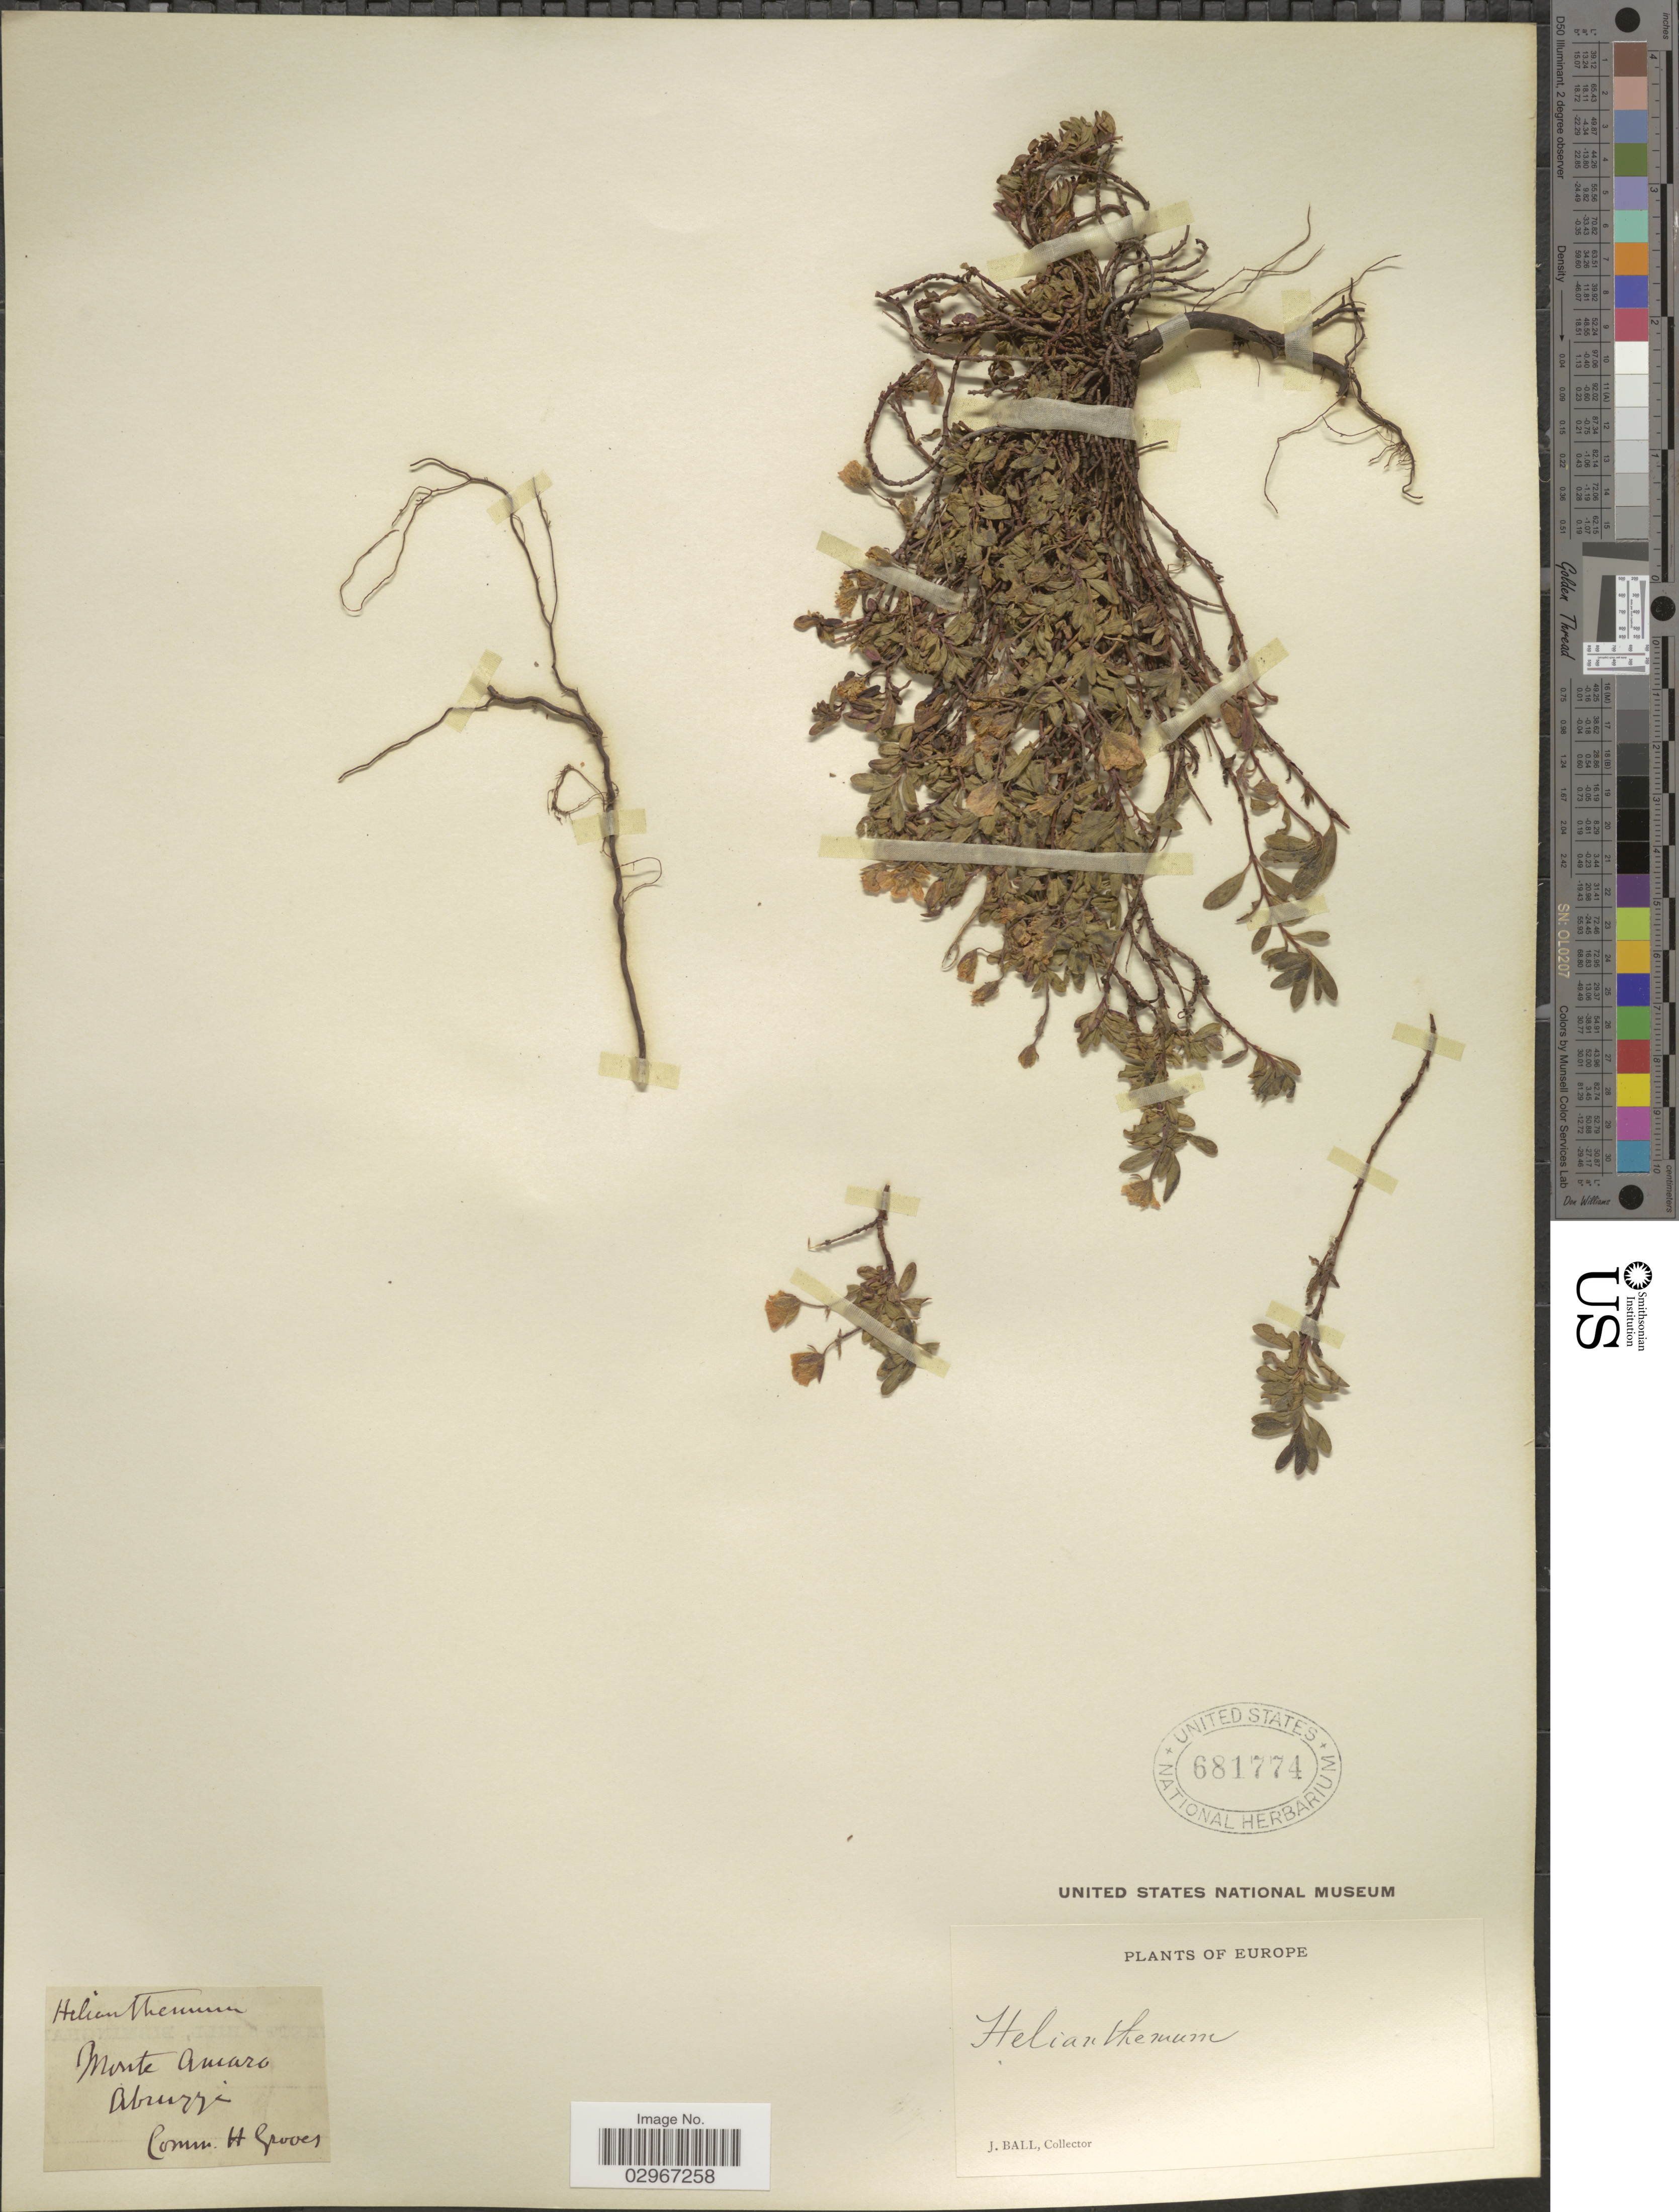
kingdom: Plantae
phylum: Tracheophyta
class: Magnoliopsida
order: Malvales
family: Cistaceae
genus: Helianthemum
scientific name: Helianthemum sp.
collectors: J. Ball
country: Italy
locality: Monte Amaro, Abruzzi, Europe.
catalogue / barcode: US 681774